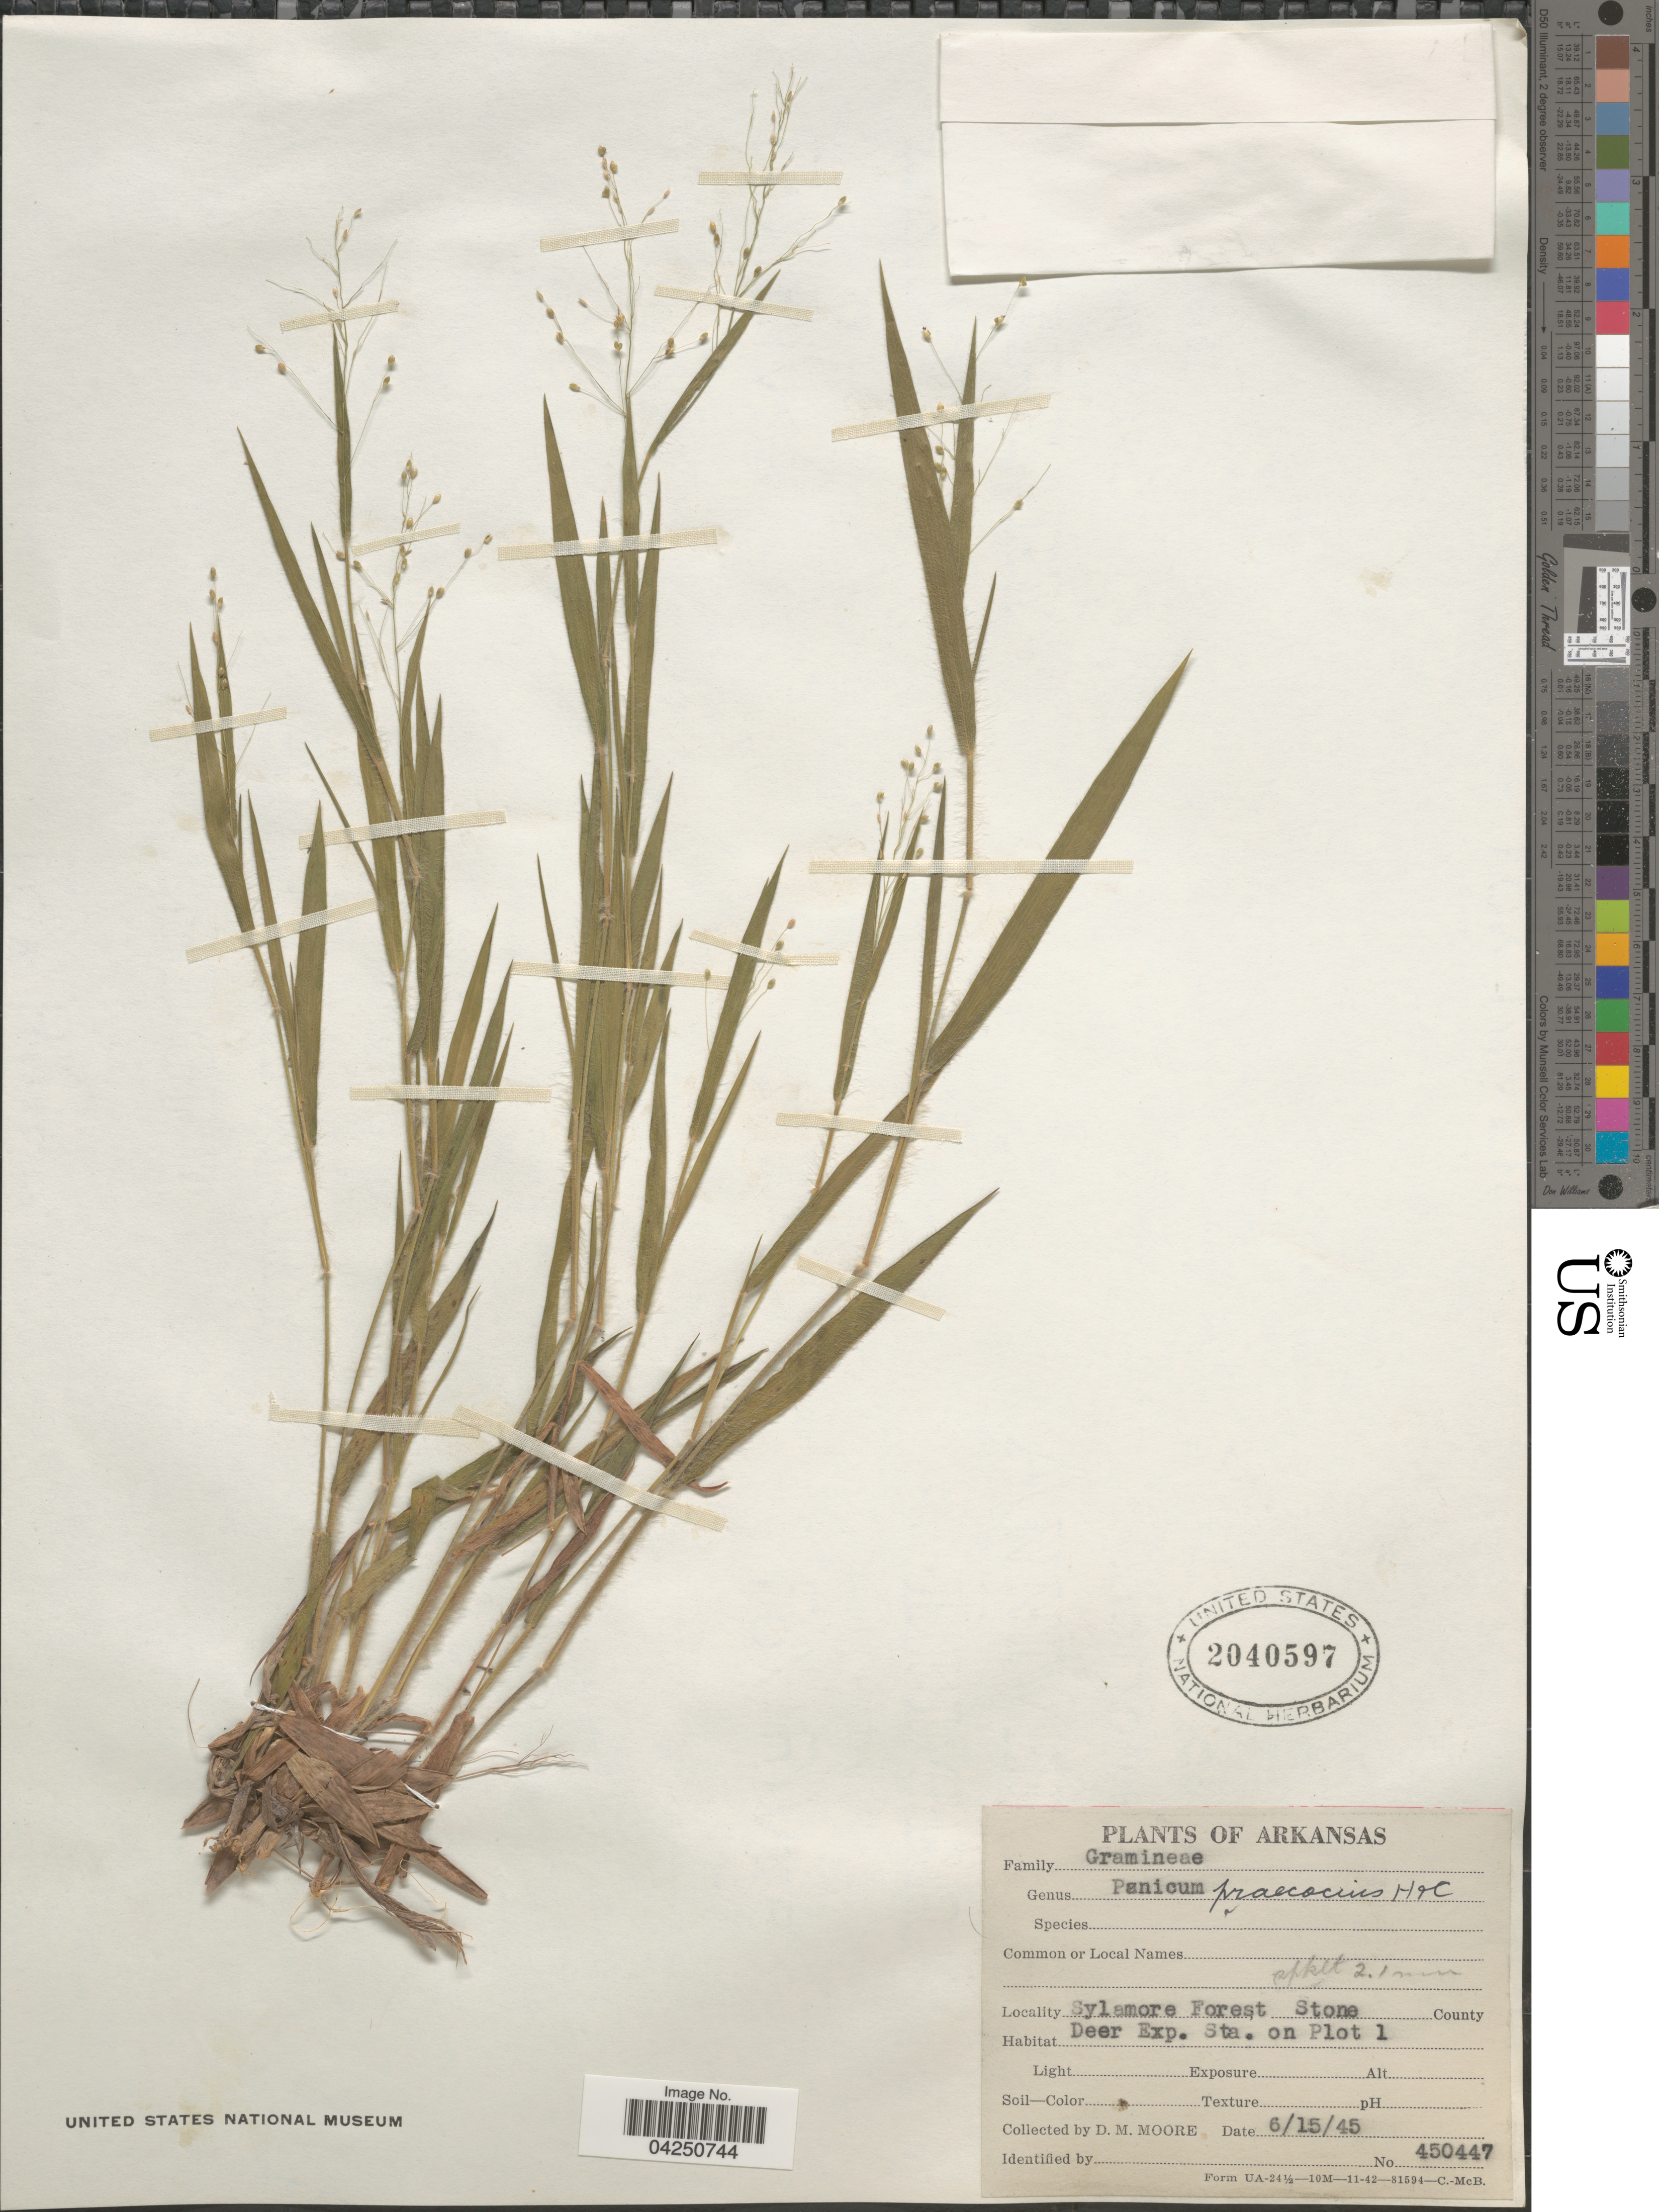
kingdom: Plantae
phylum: Tracheophyta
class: Liliopsida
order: Poales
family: Poaceae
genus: Dichanthelium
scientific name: Dichanthelium acuminatum var. acuminatum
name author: (Sw.) Gould & C.A. Clark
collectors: D. Moore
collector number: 450447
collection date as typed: Transcribed d/m/y: 15/6/45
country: United States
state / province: Arkansas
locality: Sylamore Forest. Stone County. Deer Exp. Sta. on Plot 1.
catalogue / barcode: US 2040597